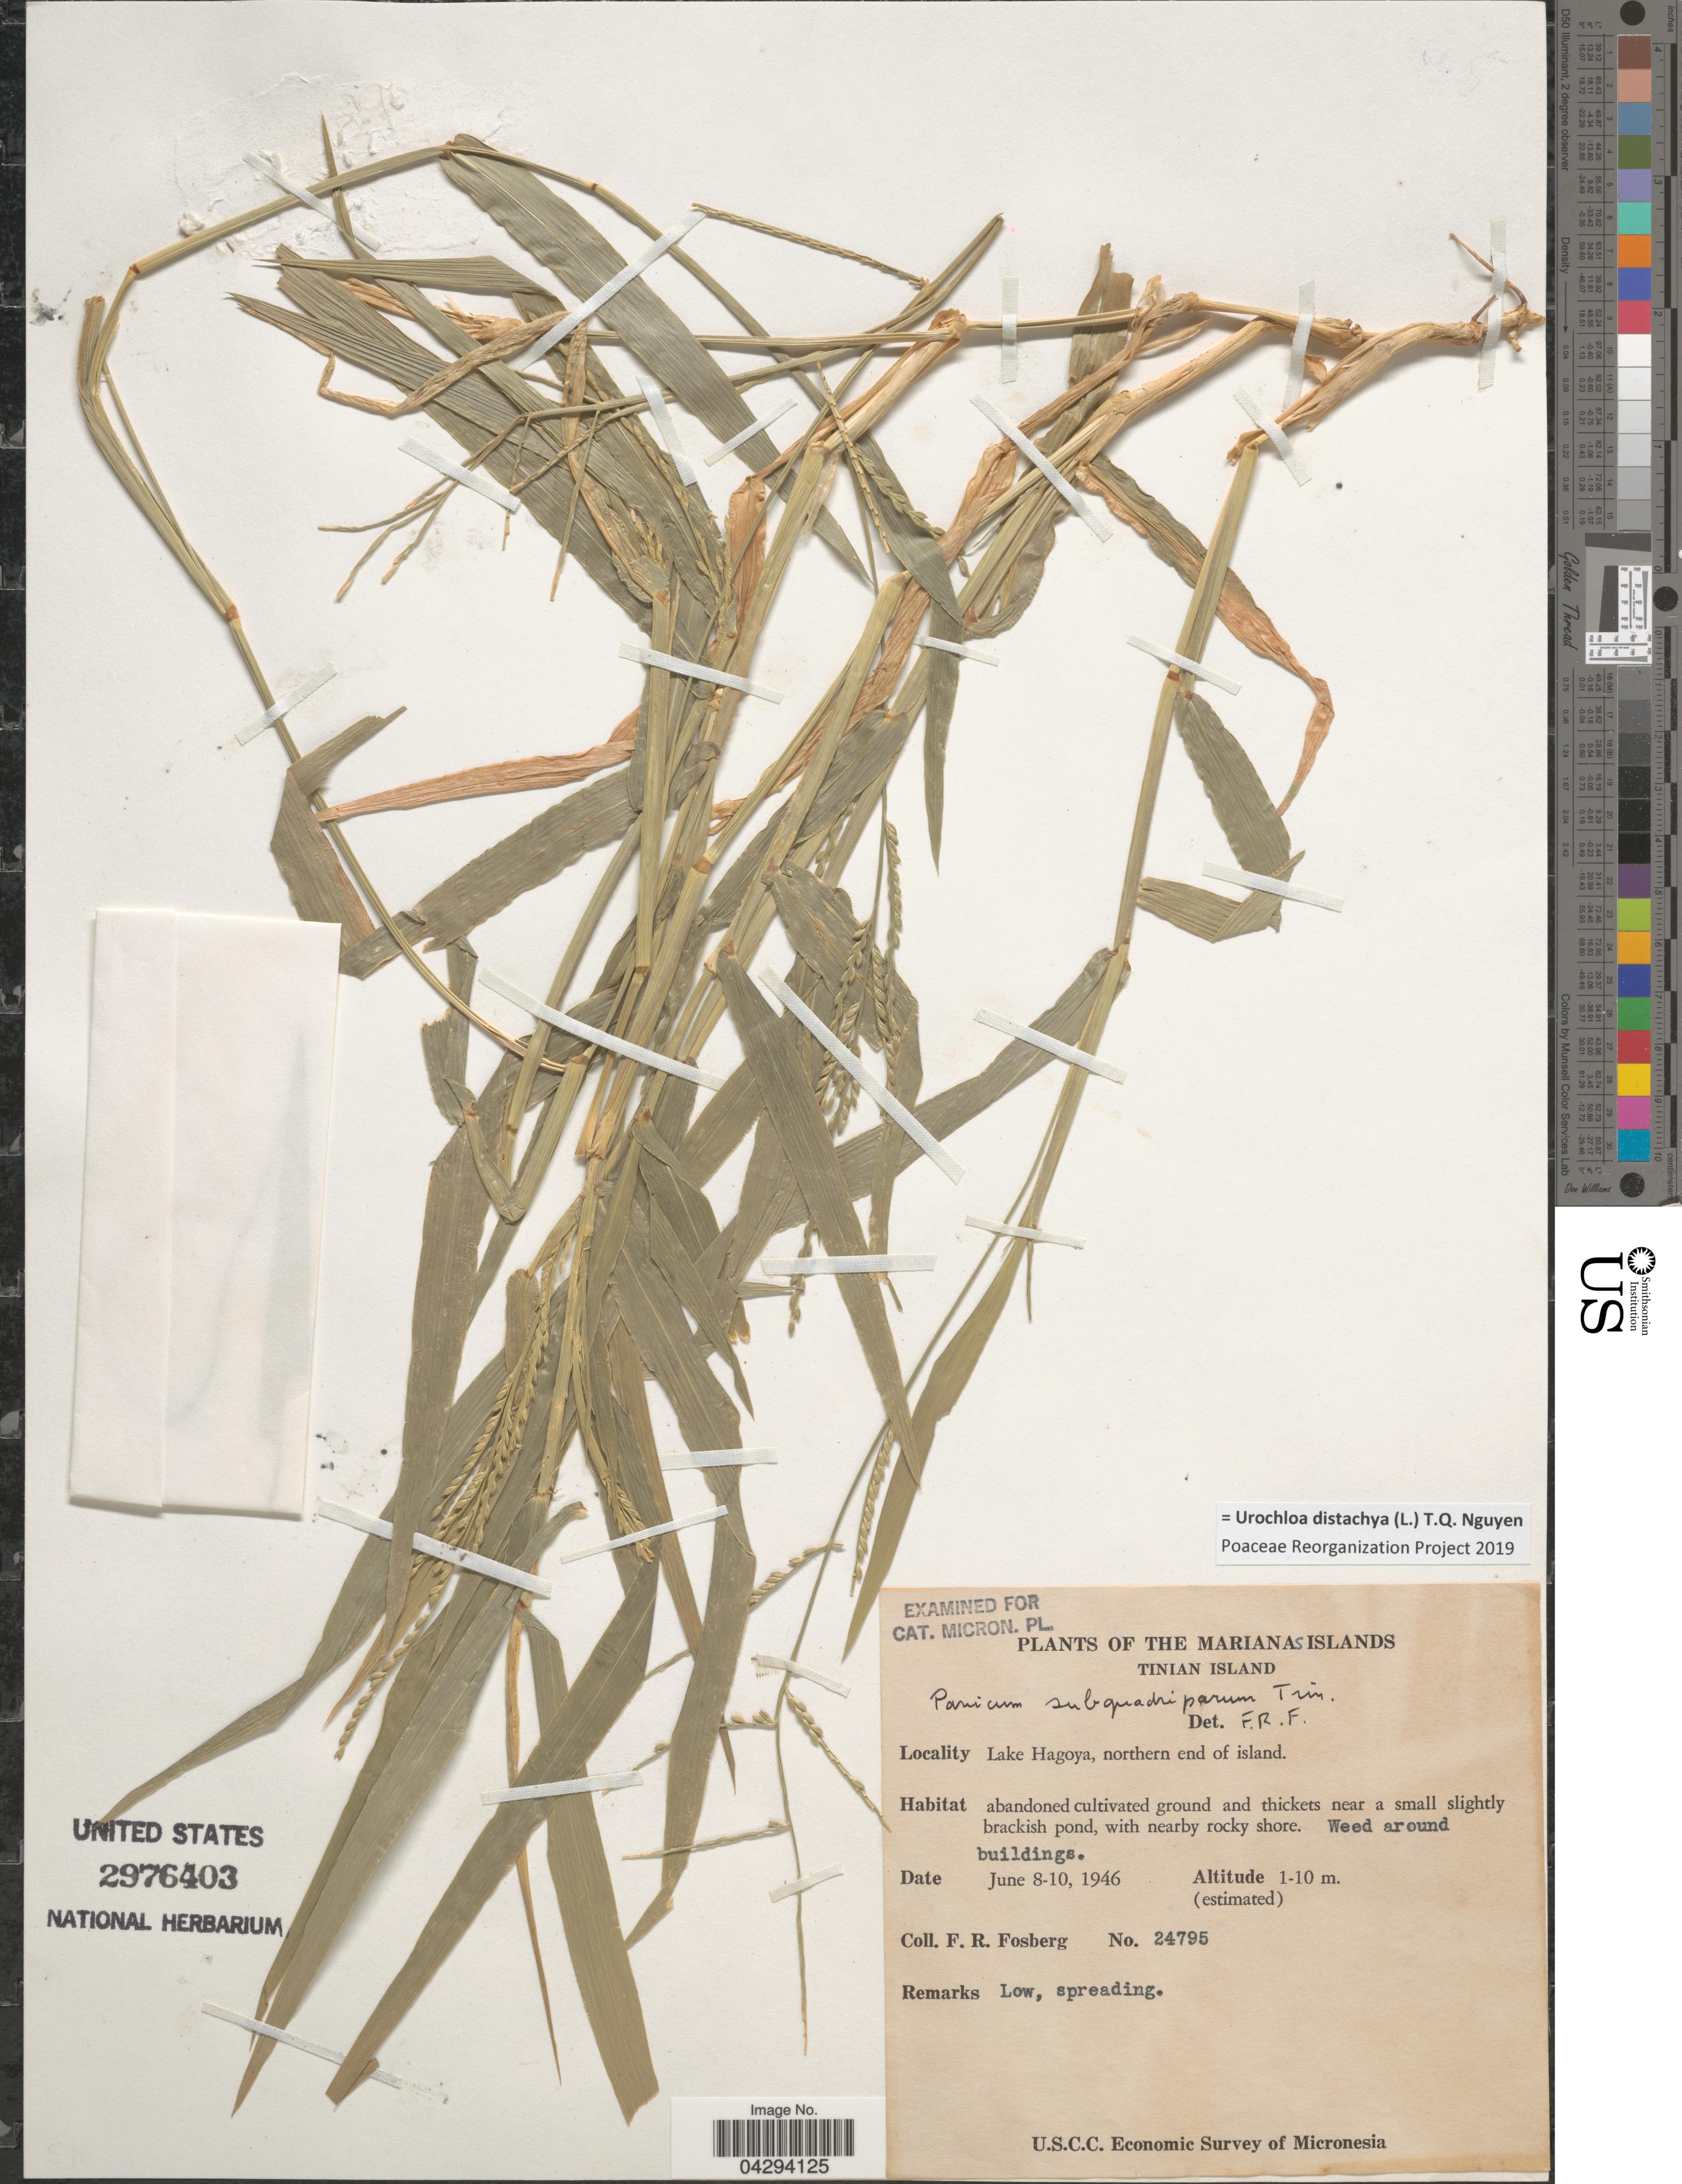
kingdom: Plantae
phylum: Tracheophyta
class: Liliopsida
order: Poales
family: Poaceae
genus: Urochloa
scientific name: Urochloa distachya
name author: (L.) T.Q. Nguyen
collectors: F. R. Fosberg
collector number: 24795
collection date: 1946-06-08/1946-06-10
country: Northern Mariana Islands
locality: The Marianas Islands. Tinian Island. Lake Hagoya, northern end of island. U.S.C.C. Economic Survey of Micronesia.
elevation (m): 1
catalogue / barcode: US 2976403